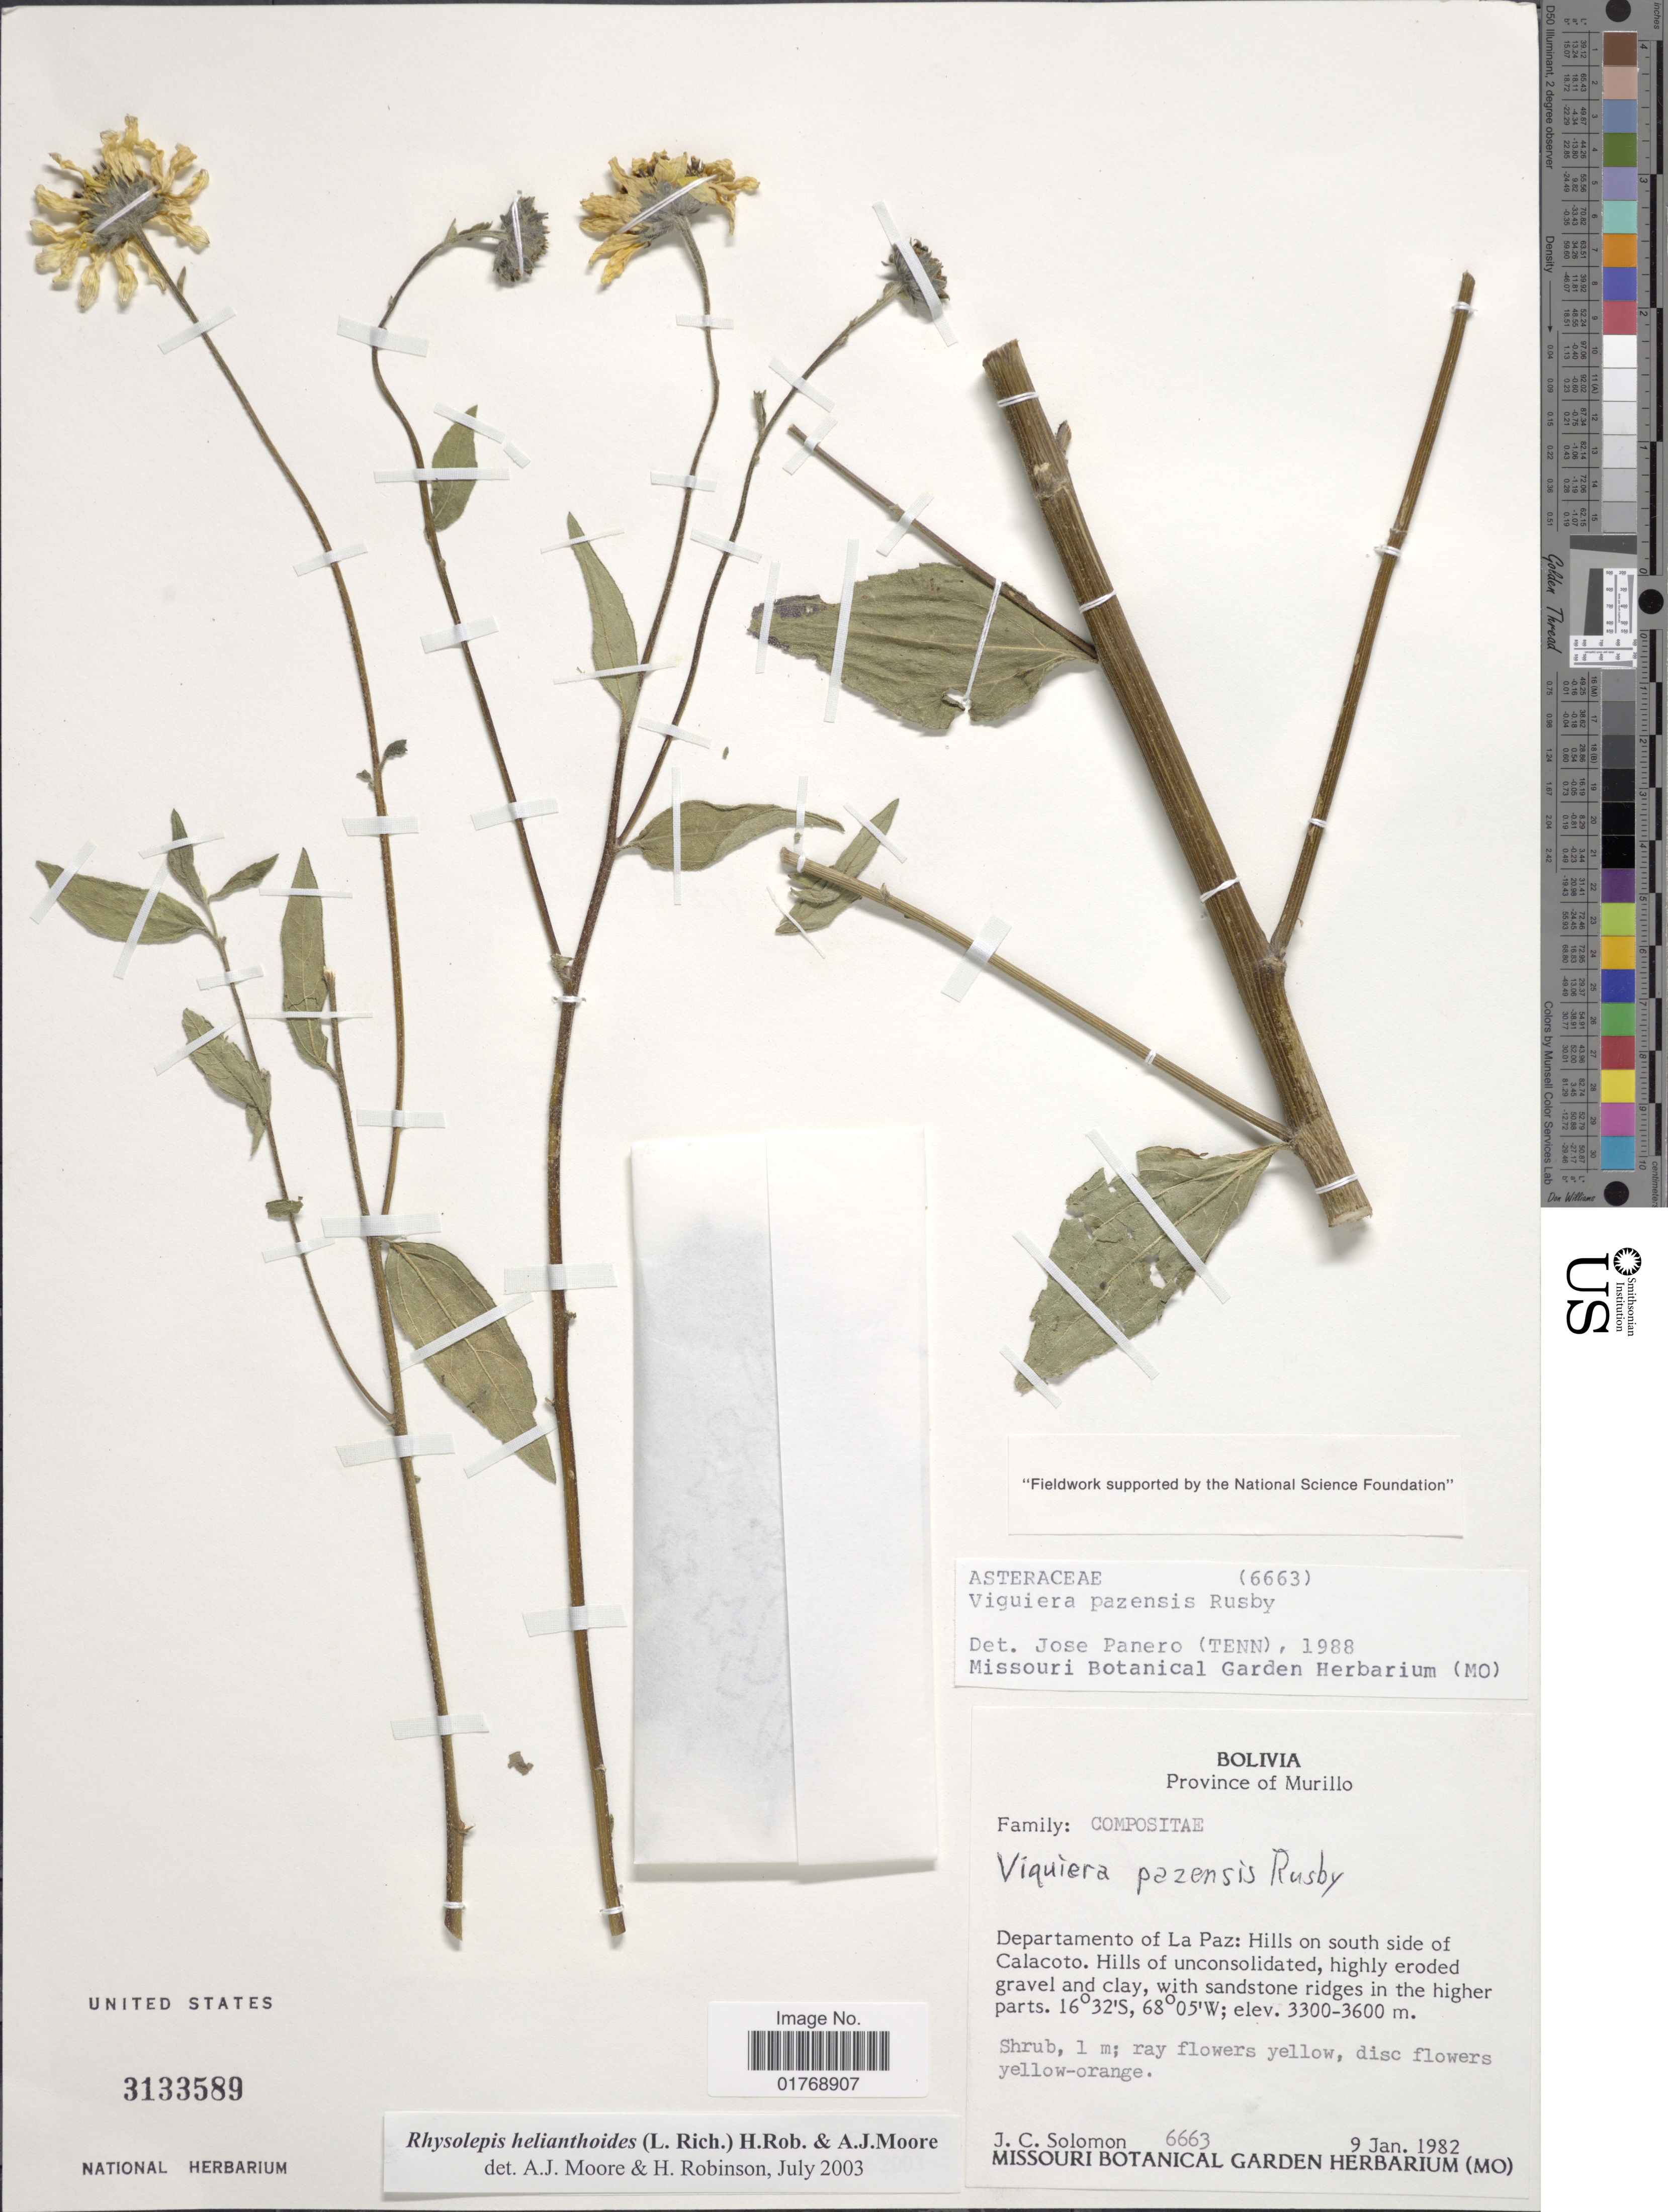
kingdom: Plantae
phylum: Tracheophyta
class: Magnoliopsida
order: Asterales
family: Asteraceae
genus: Viguiera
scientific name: Viguiera procumbens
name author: (Pers.) S.F. Blake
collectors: J. C. Solomon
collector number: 6663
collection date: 1982-01-09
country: Bolivia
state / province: La Paz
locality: Province of Murillo. Departamento of La Paz: Hills on south side of Calacoto.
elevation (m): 3300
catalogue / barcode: US 3133589